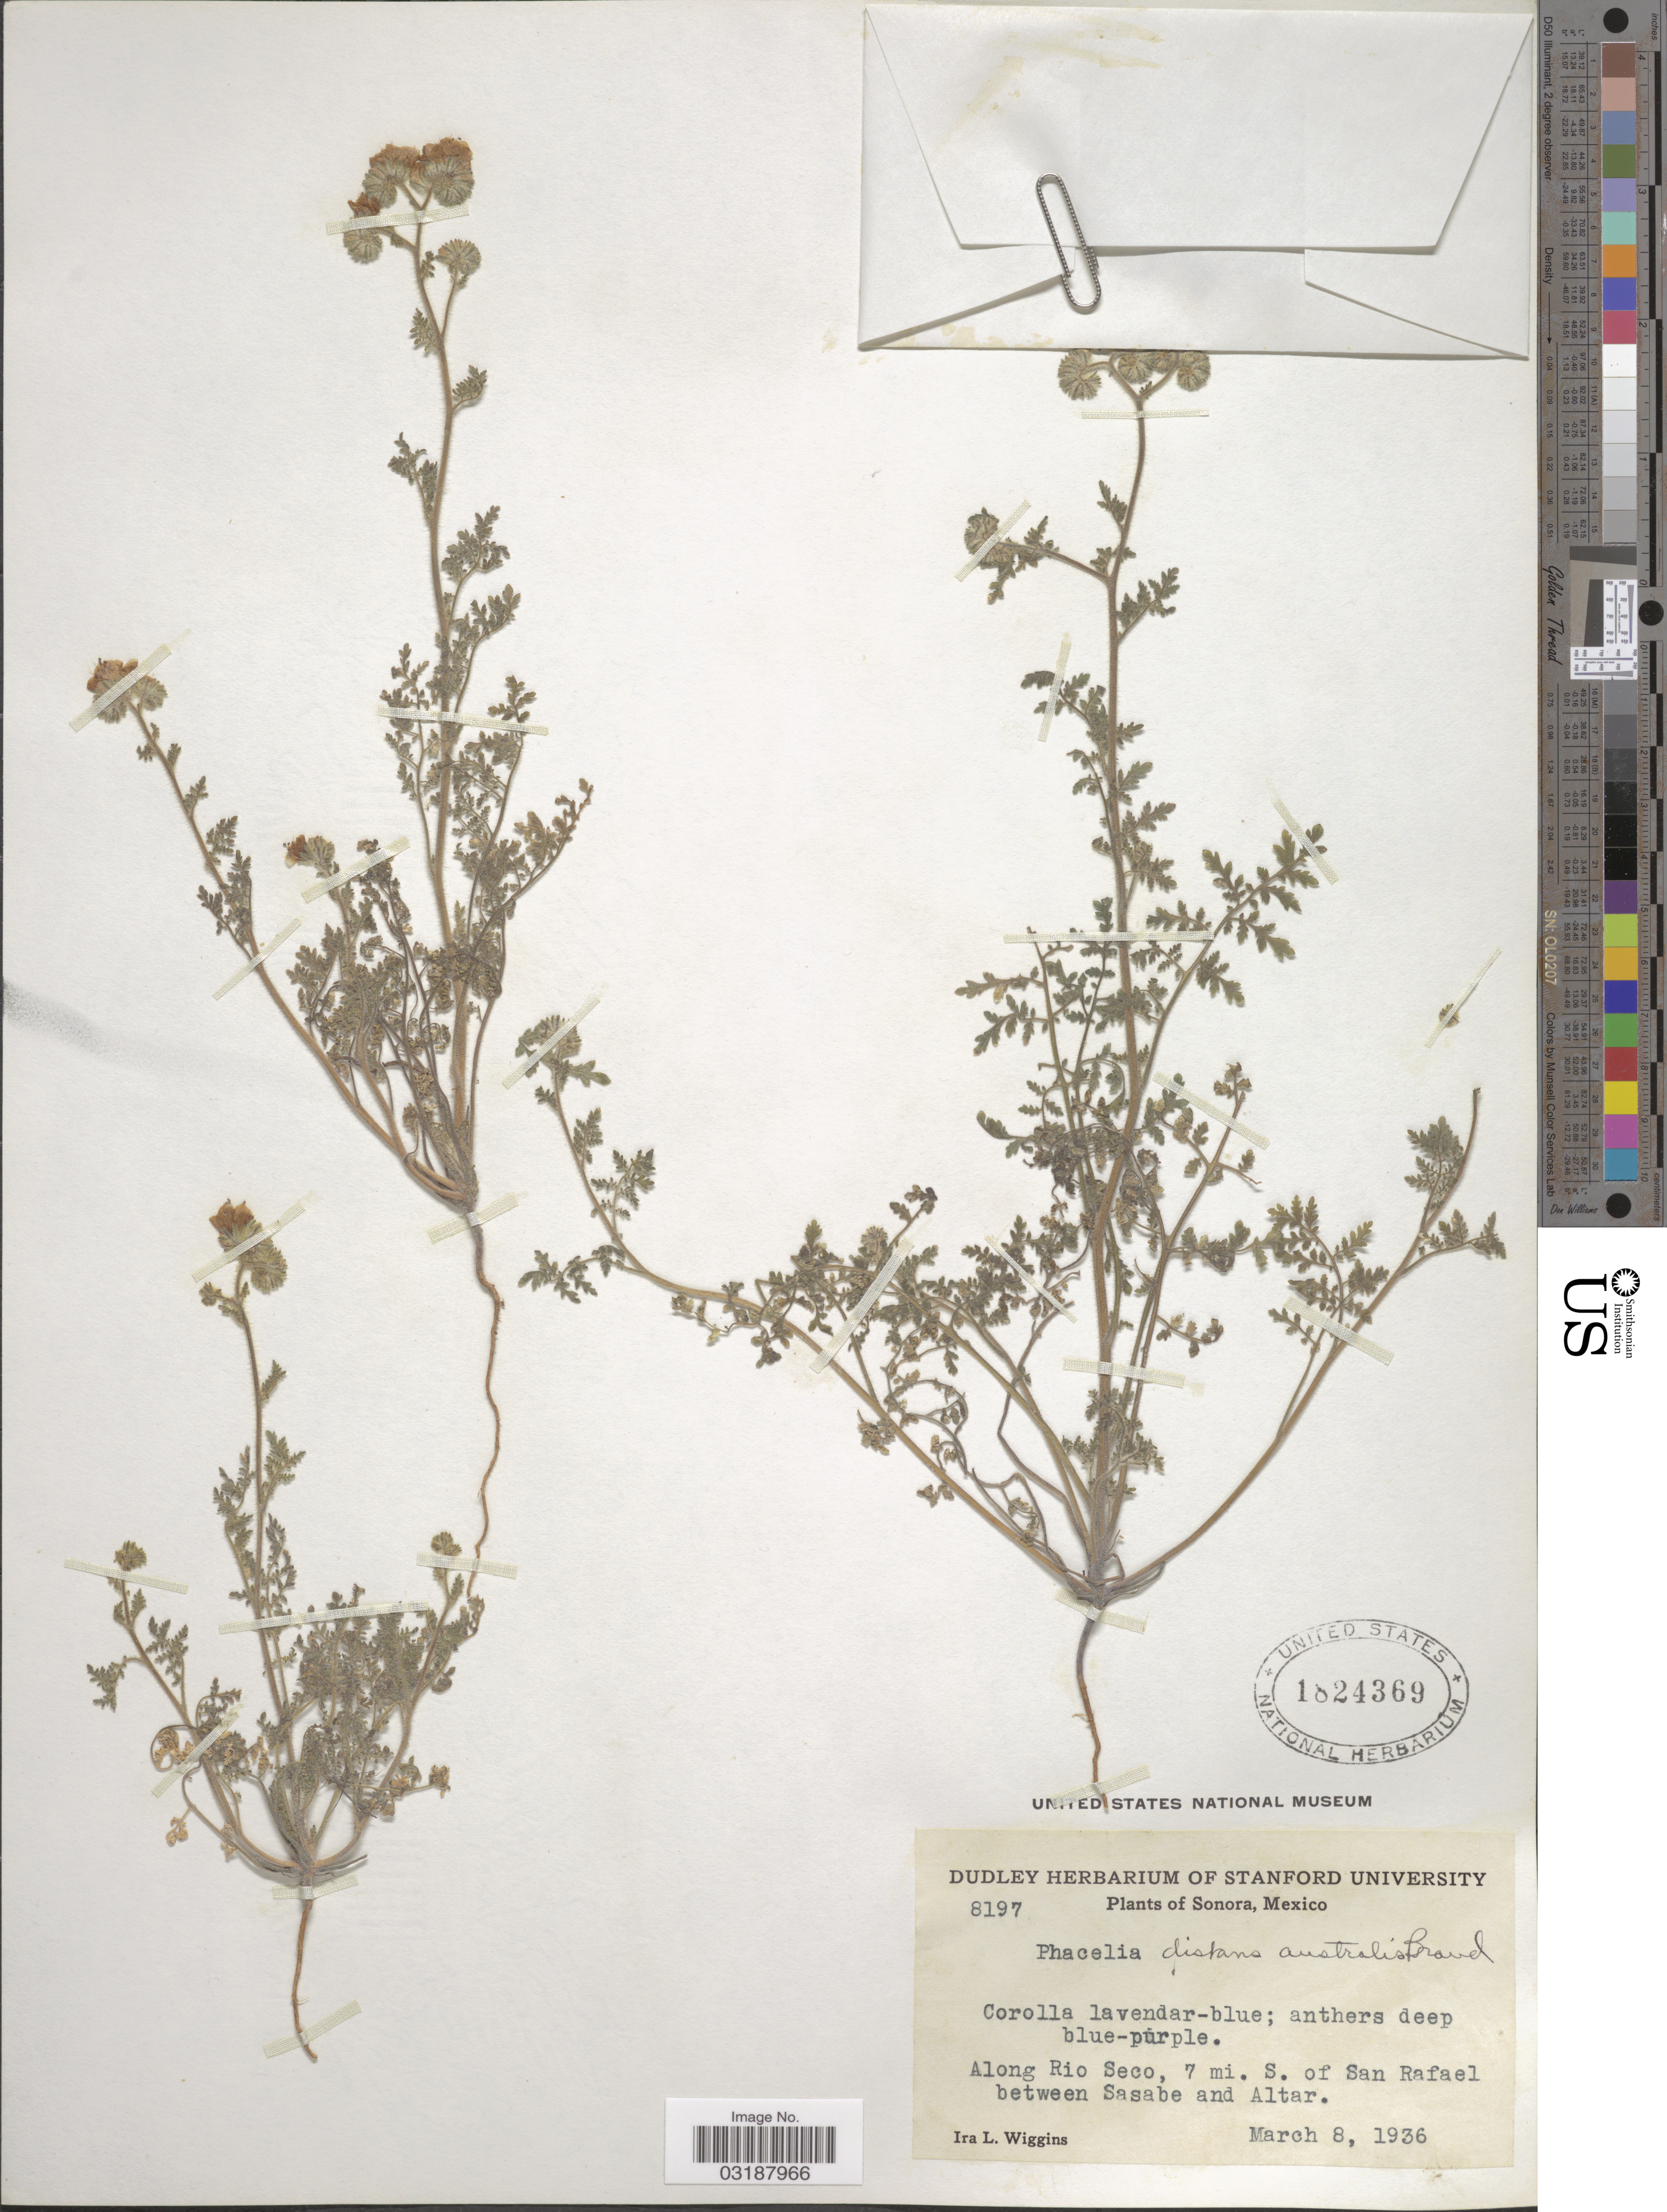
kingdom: Plantae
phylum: Tracheophyta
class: Magnoliopsida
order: Boraginales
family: Hydrophyllaceae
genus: Phacelia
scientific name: Phacelia distans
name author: Benth.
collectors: I. L. Wiggins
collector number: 8197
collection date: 1936-03-08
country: Mexico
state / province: Sonora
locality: Along Rio Seco, 7 mi. S. of San Rafael between Sasabe and Altar.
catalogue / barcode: US 1824369